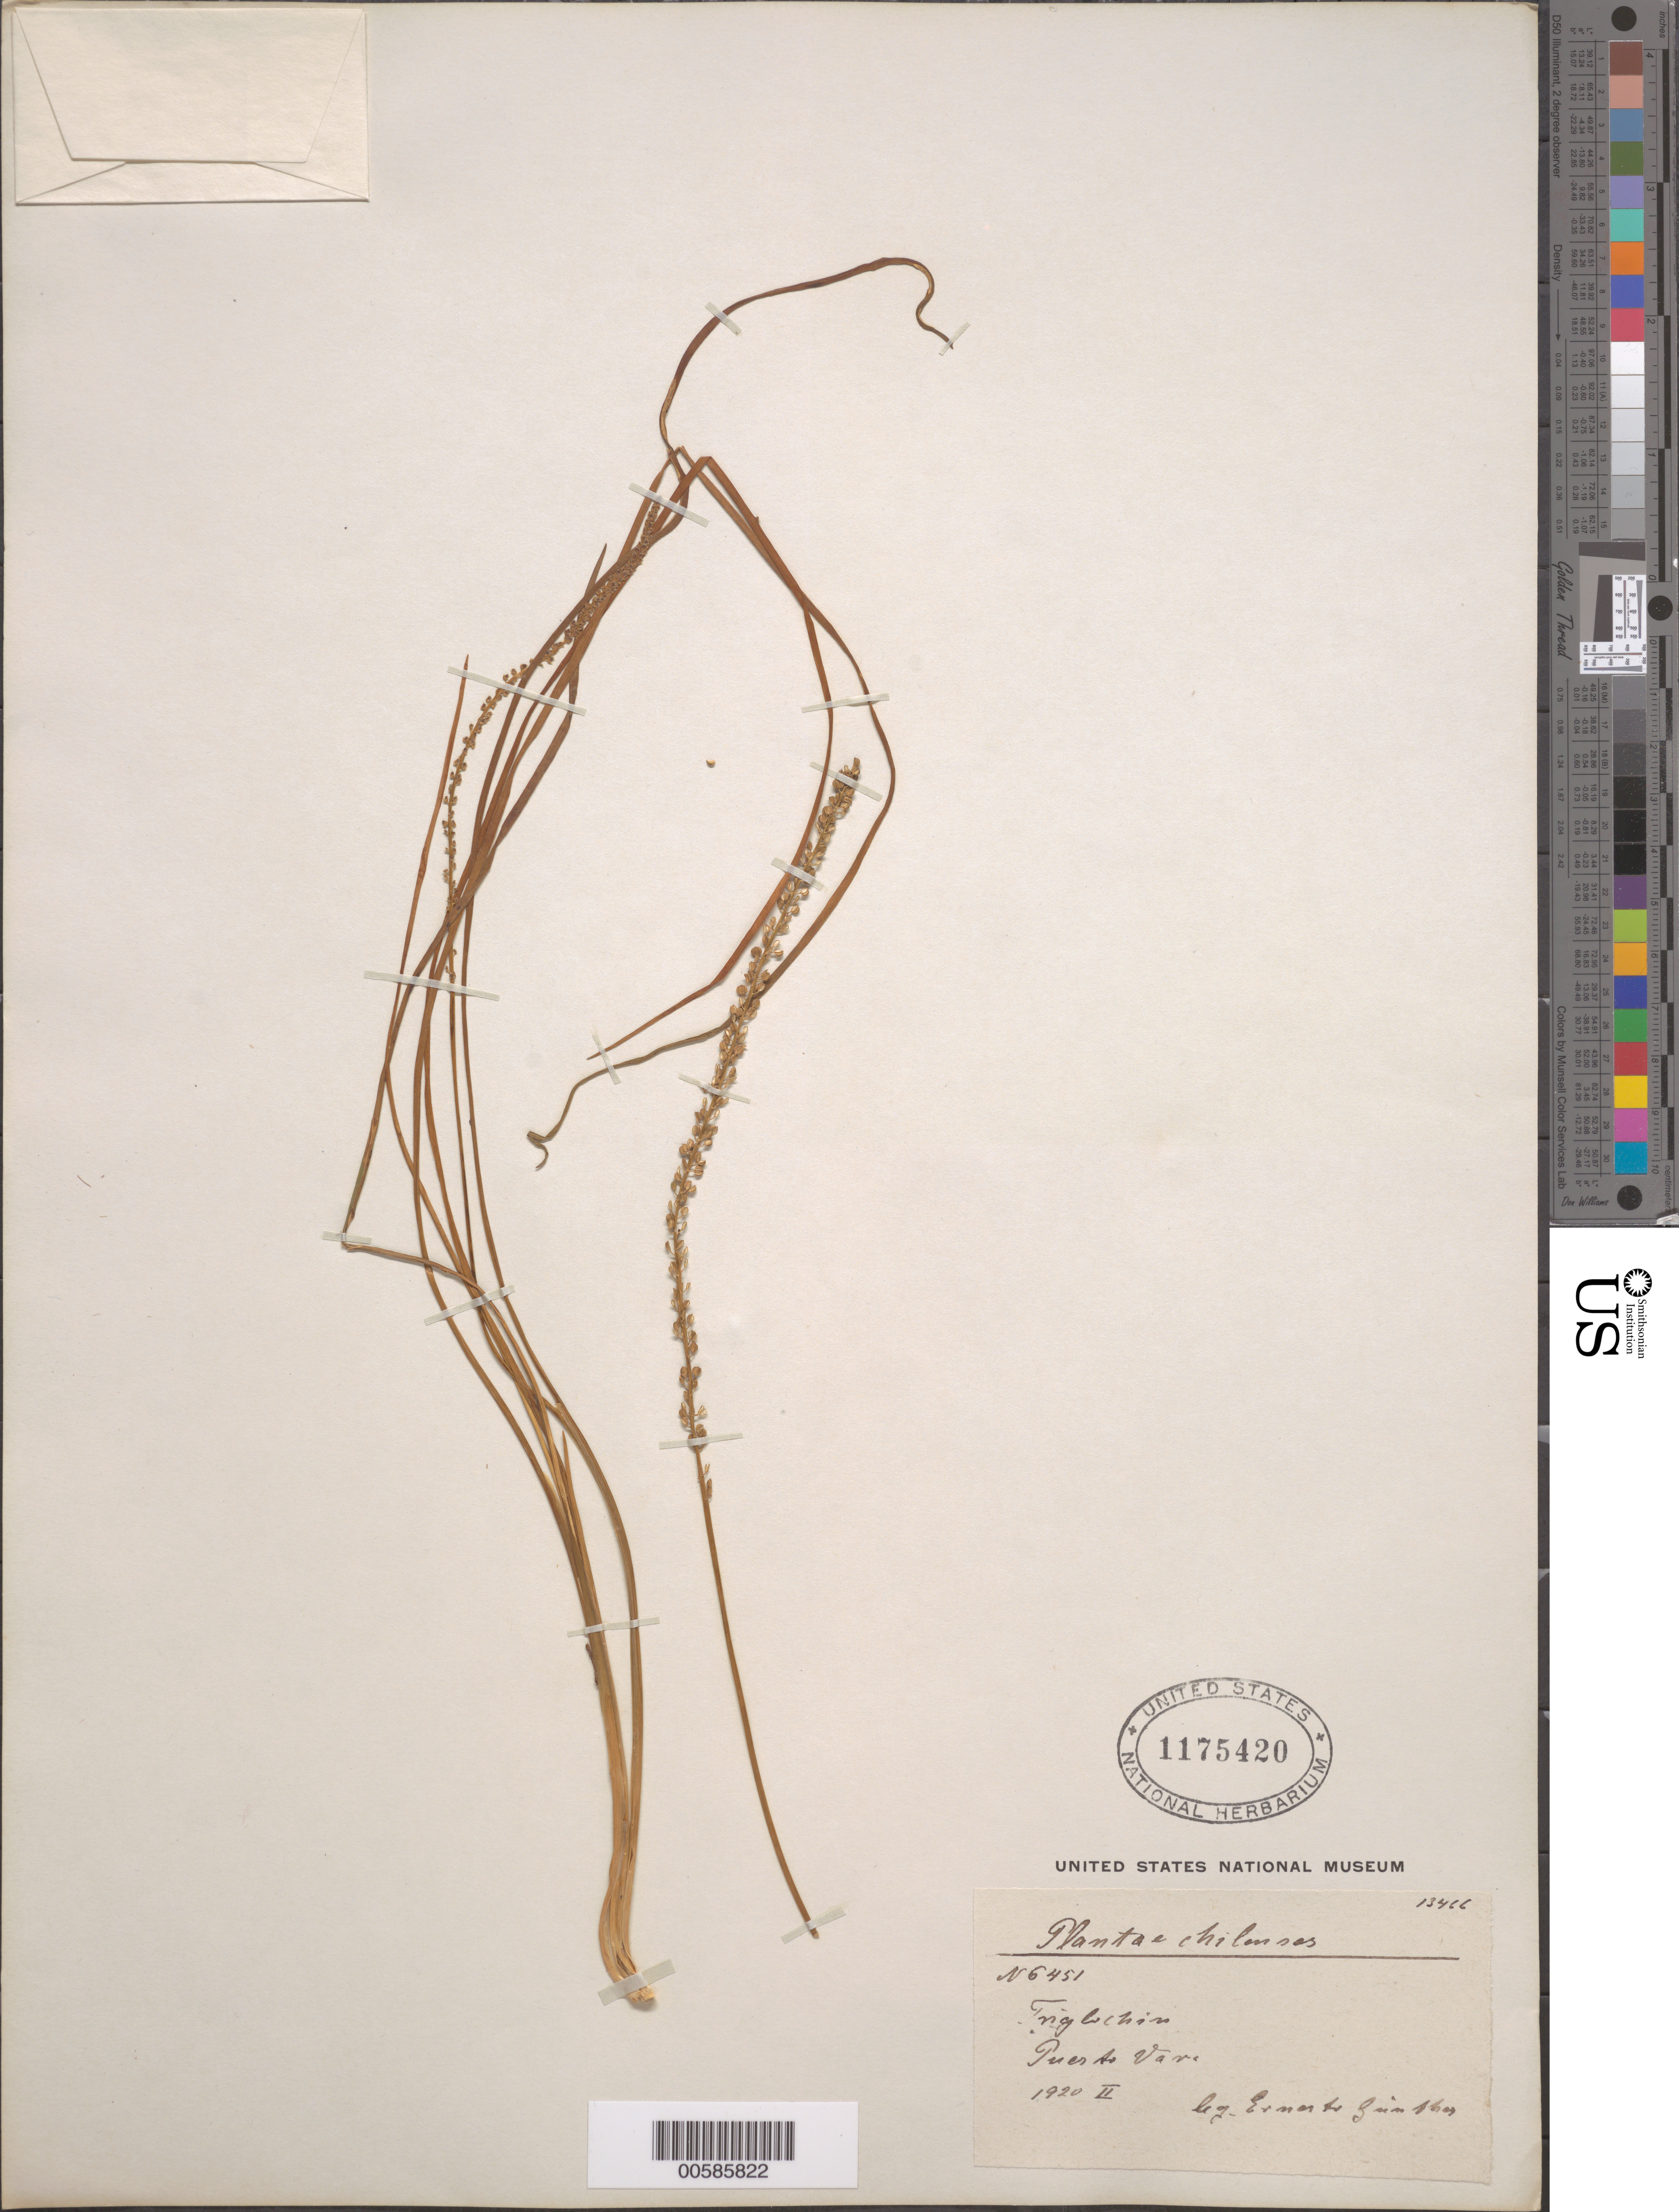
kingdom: Plantae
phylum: Tracheophyta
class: Liliopsida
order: Alismatales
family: Juncaginaceae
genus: Triglochin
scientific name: Triglochin sp.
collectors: E. Zimpher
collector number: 6451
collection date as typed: Feb 1920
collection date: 1920-02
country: Chile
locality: Puerto Vara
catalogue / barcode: US 1175420